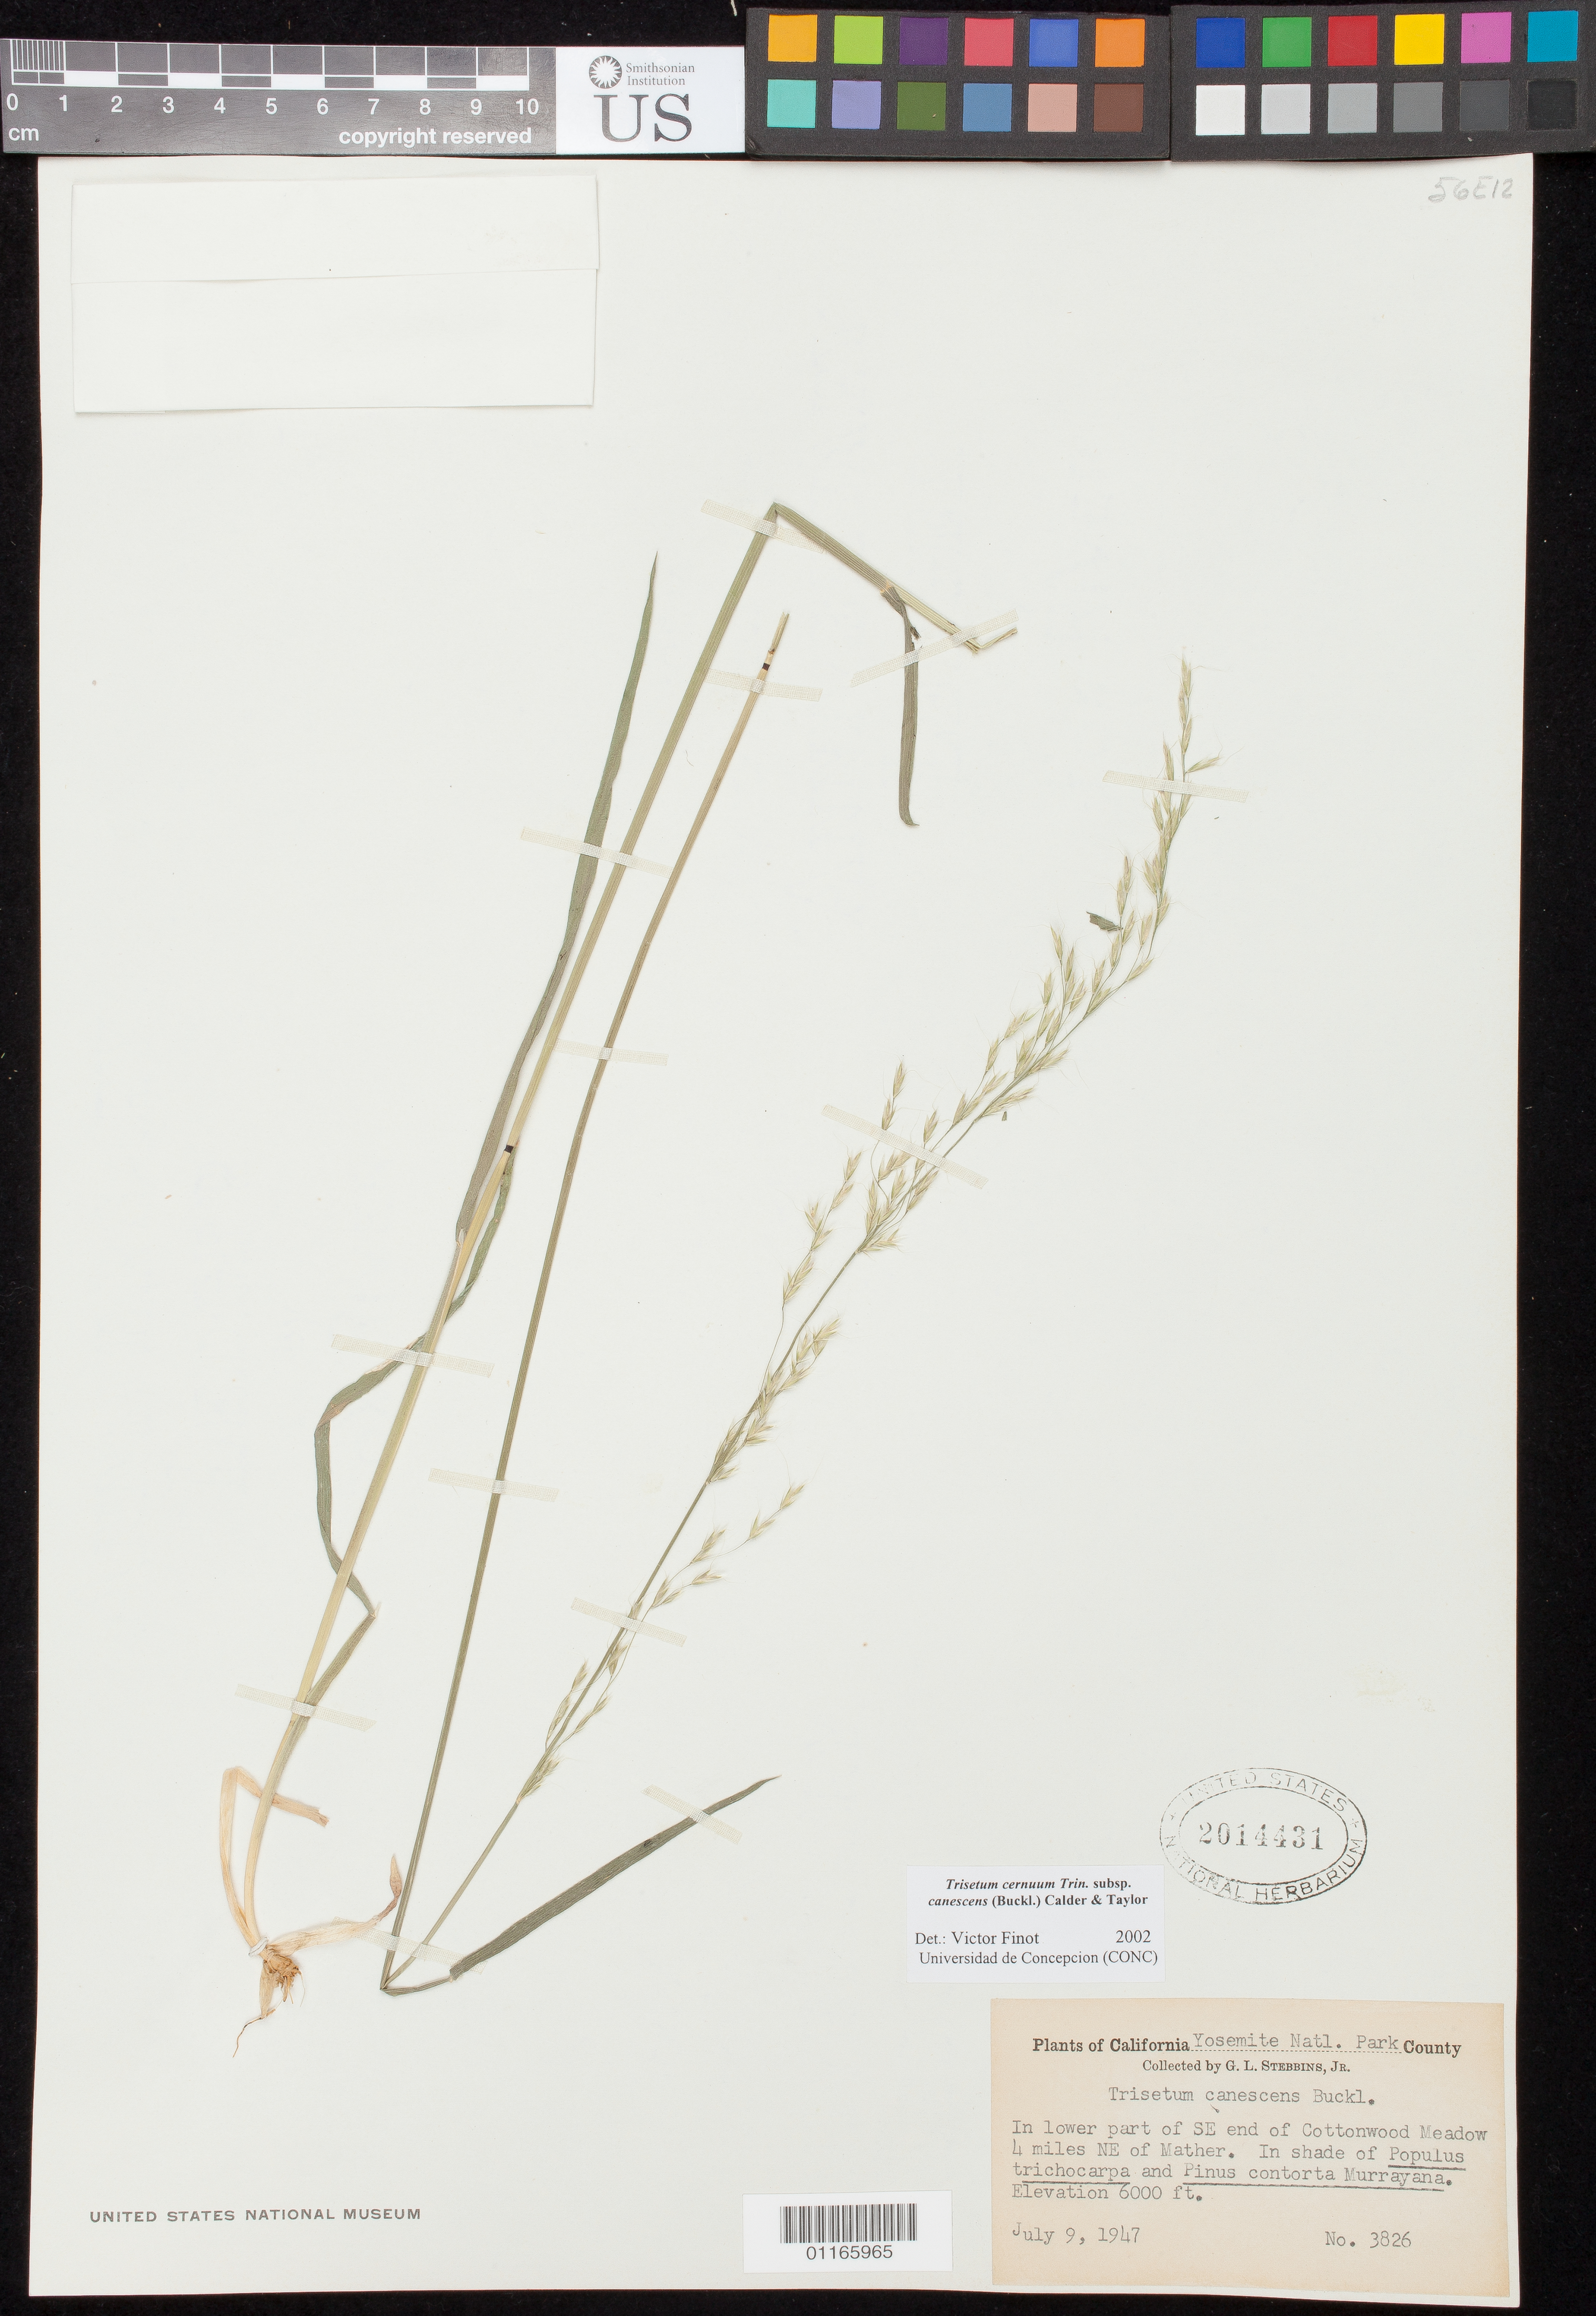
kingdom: Plantae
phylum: Tracheophyta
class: Liliopsida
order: Poales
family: Poaceae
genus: Graphephorum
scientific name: Graphephorum canescens ined.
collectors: G. L. Stebbins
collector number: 3826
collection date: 1947-07-09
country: United States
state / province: California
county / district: Mariposa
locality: Yosemite National Park. In lower part of SE end of Cottonwood Meadow 4 miles NE of Mather.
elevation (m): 1829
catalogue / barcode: US 2014431